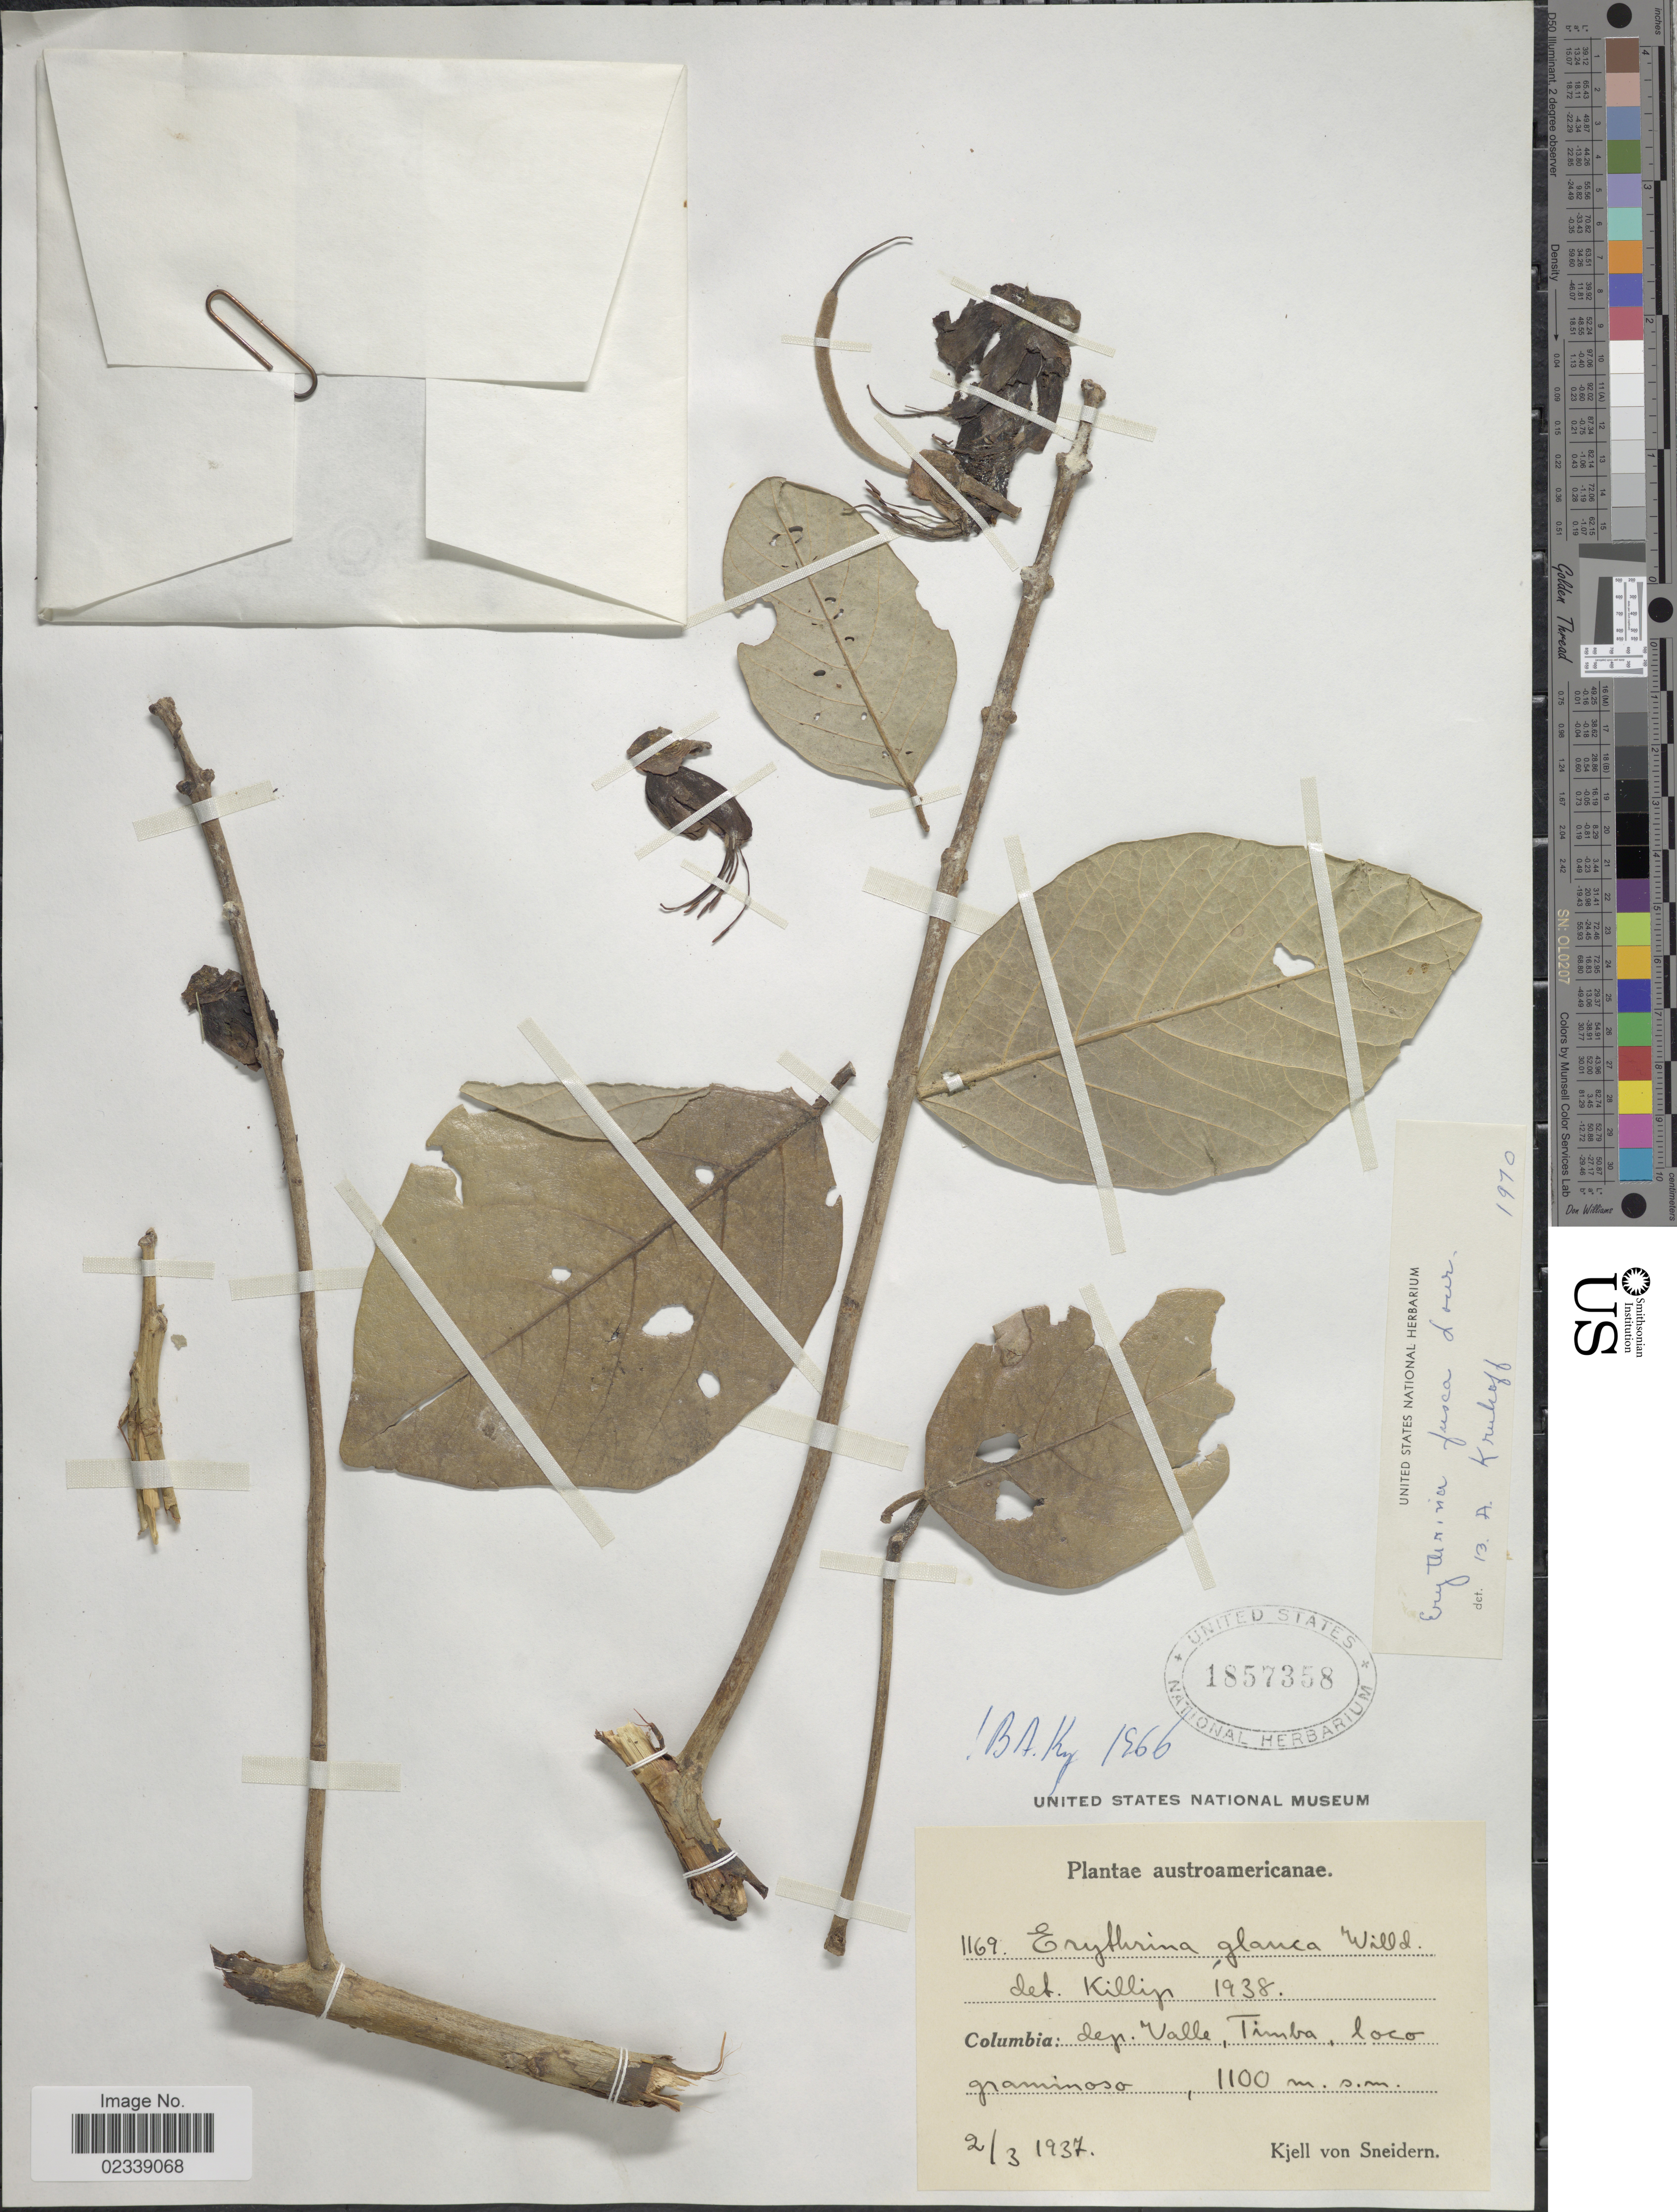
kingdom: Plantae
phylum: Tracheophyta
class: Magnoliopsida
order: Fabales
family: Fabaceae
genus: Erythrina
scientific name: Erythrina fusca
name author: Lour.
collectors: K. von Sneidern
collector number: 1169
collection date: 1937-03-02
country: Colombia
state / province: Valle del Cauca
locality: Dep. Valle, Timba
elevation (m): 1100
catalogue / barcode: US 1857358